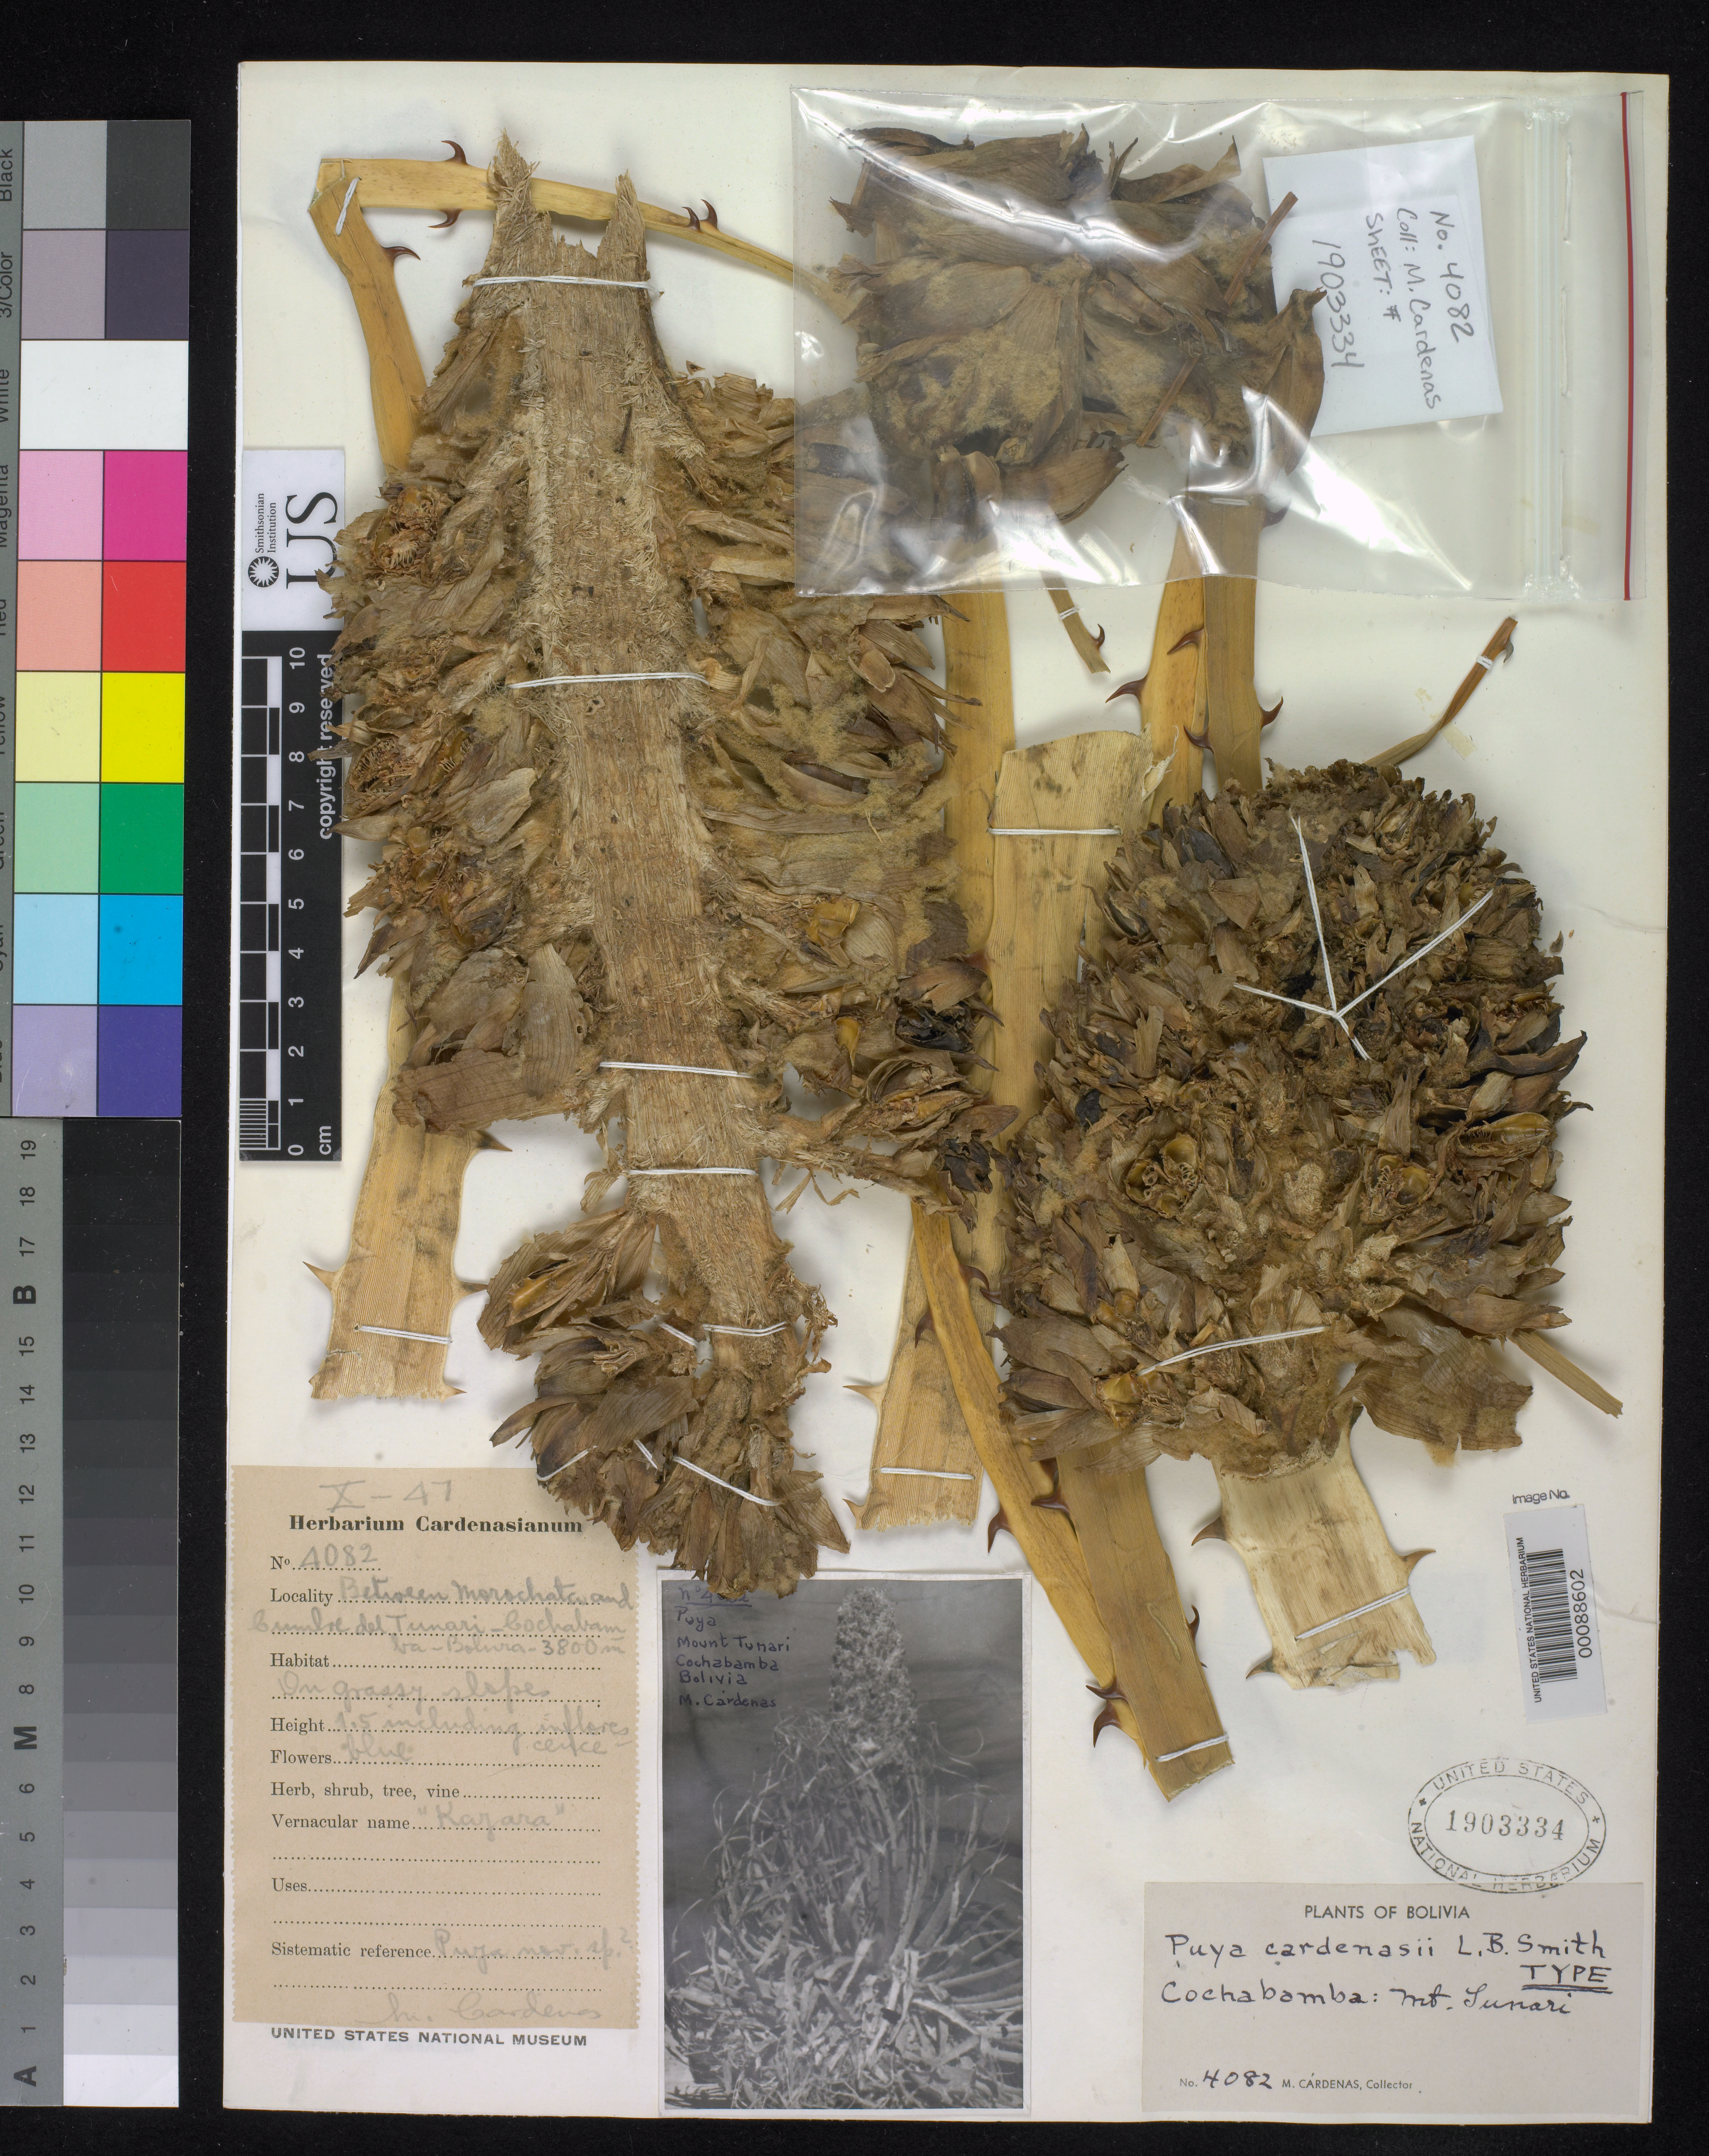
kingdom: Plantae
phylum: Tracheophyta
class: Liliopsida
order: Poales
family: Bromeliaceae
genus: Puya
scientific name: Puya cardenasii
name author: L.B. Sm.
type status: Holotype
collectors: M. Cárdenas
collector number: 4082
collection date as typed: Oct 1947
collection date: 1947-10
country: Bolivia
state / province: Cochabamba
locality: Between Morschata and Cumbe del Tunari.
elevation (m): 3800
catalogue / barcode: US 1903334